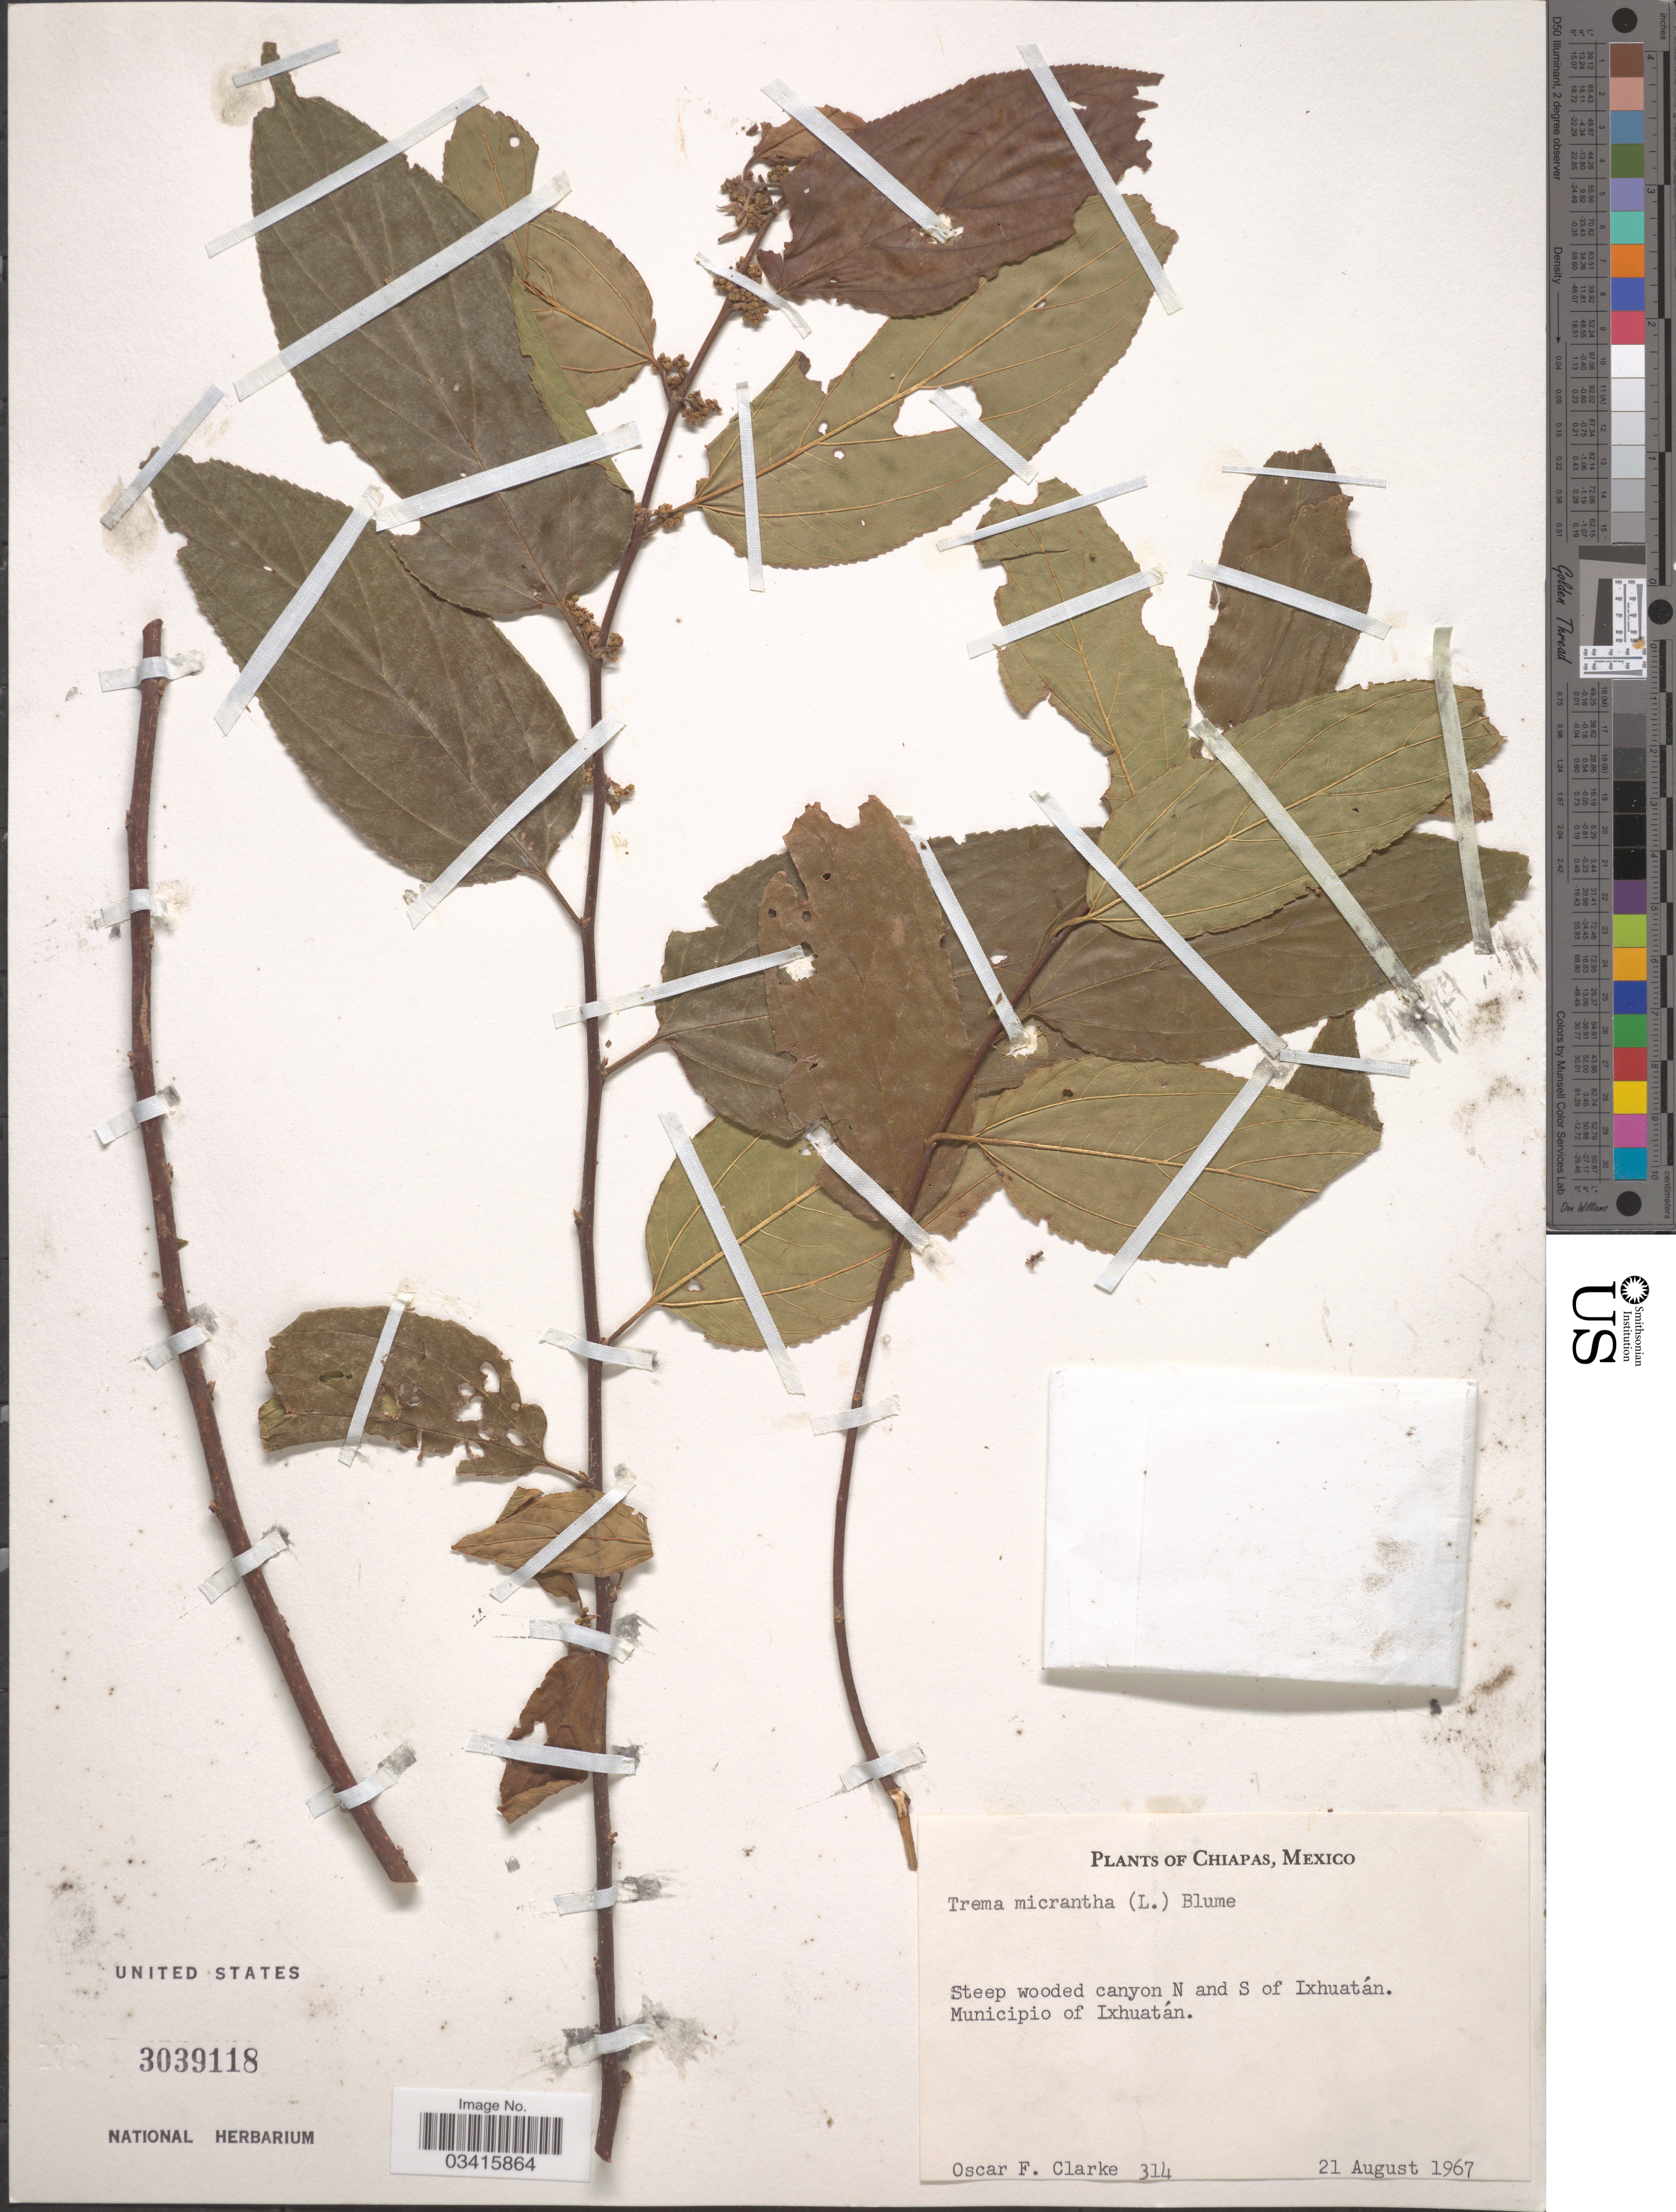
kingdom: Plantae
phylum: Tracheophyta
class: Magnoliopsida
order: Rosales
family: Cannabaceae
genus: Trema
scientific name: Trema micranthum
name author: (L.) Blume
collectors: O. F. Clarke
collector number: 314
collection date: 1967-08-21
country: Mexico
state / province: Chiapas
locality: Steep wooded canyon N and S of Ixhuatán. Municipio of Ixhuatán.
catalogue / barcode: US 3039118